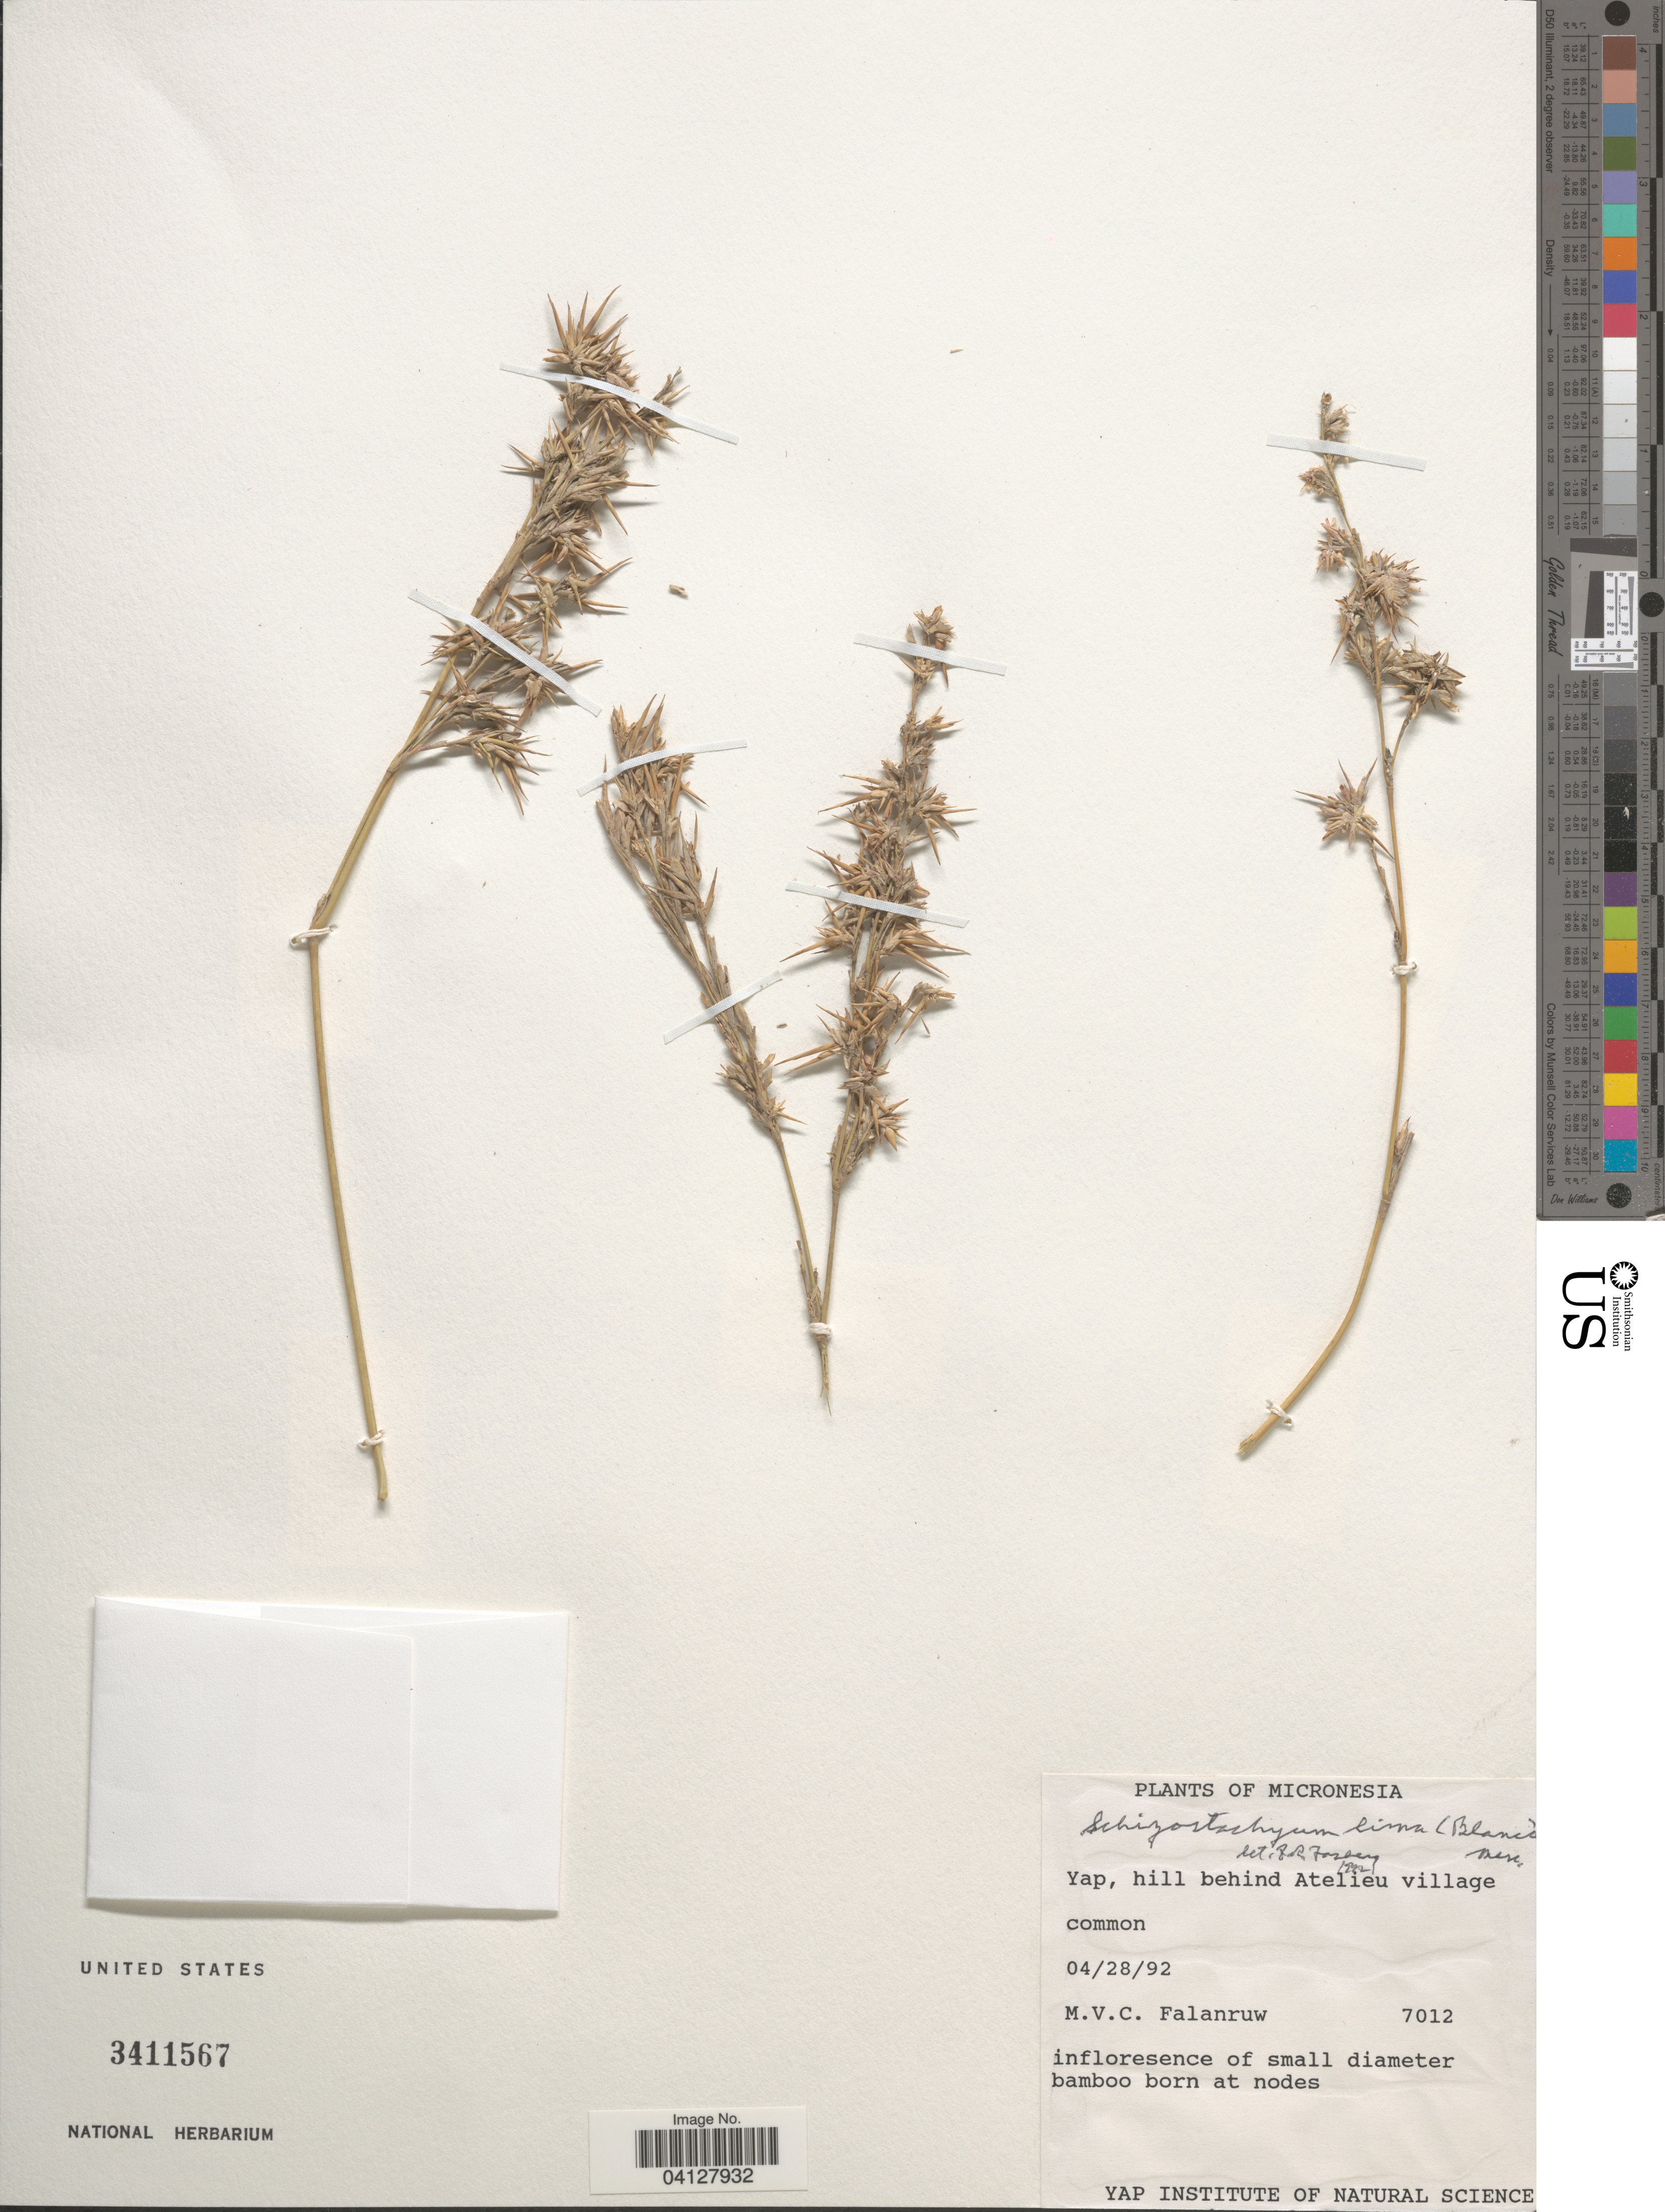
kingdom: Plantae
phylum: Tracheophyta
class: Liliopsida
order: Poales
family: Poaceae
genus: Schizostachyum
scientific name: Schizostachyum lima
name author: (Blanco) Merr.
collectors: M. V. Falanruw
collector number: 7012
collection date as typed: Transcribed d/m/y: 28/4/92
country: Micronesia, Federated States of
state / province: Yap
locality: Hill behind Atelieu village.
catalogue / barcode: US 3411567